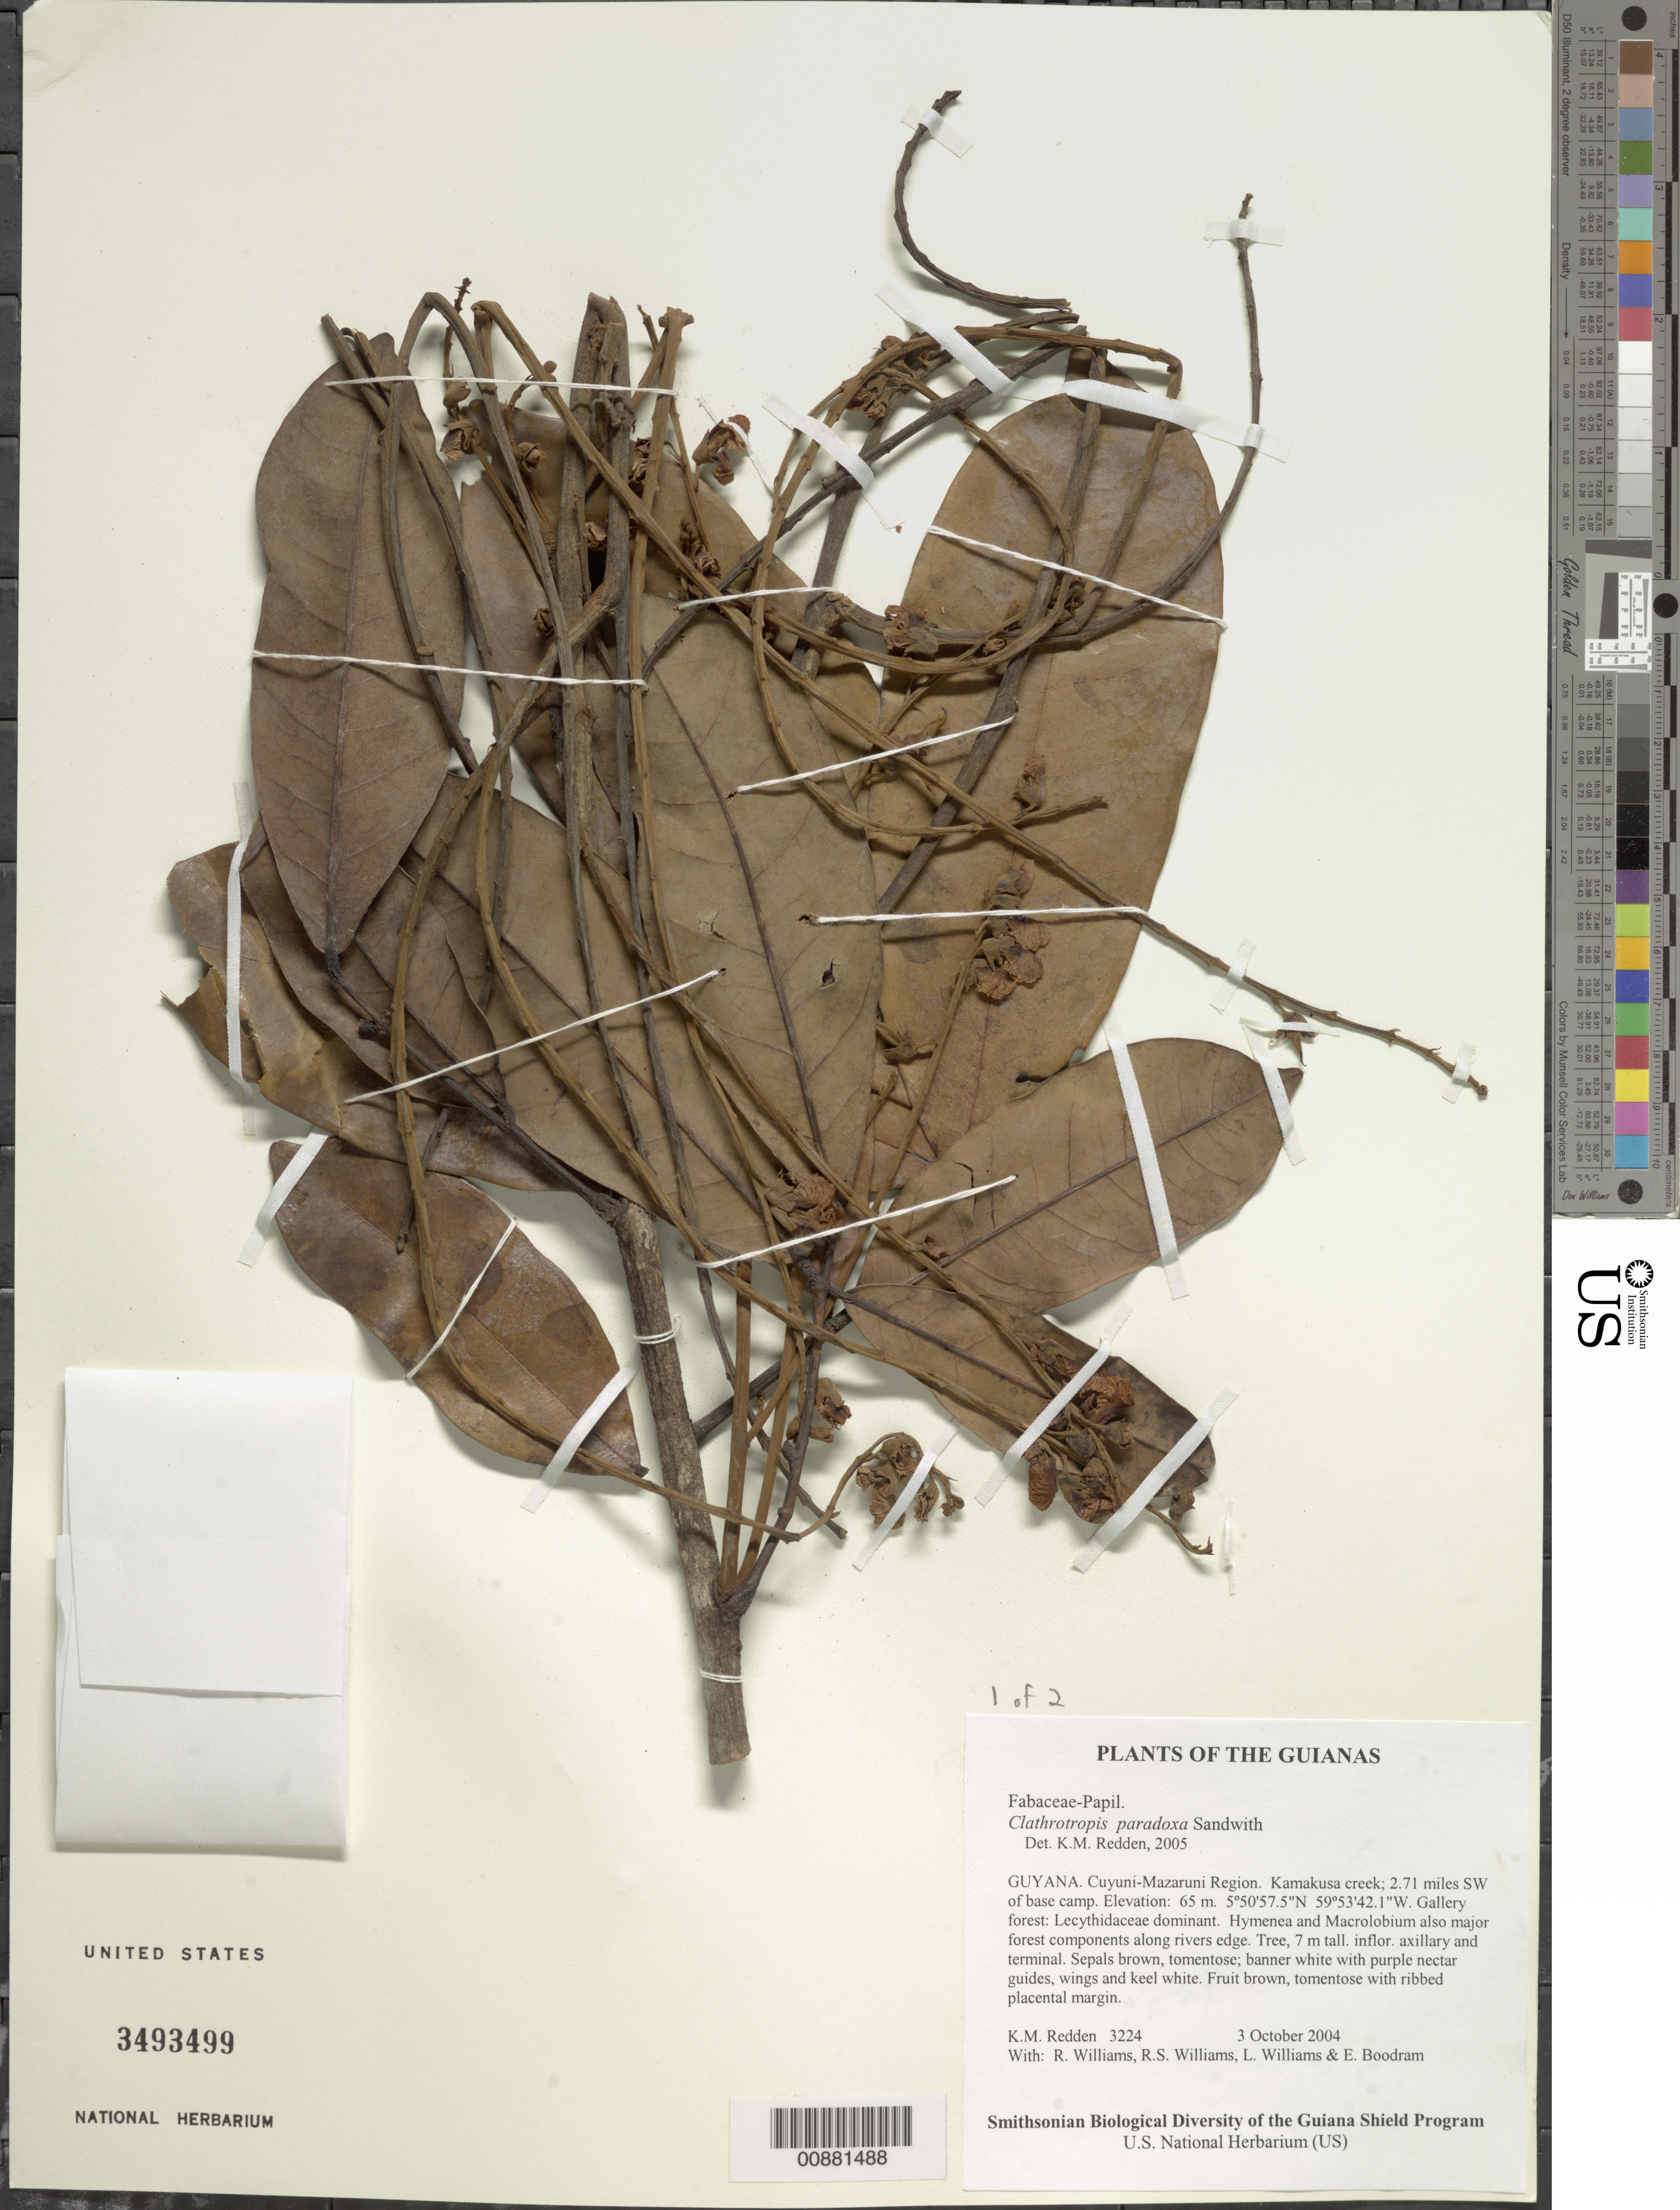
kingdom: Plantae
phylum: Tracheophyta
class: Magnoliopsida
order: Fabales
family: Fabaceae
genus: Clathrotropis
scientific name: Clathrotropis paradoxa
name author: Sandwith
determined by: Redden, K. M.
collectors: K. M. Redden, R. Williams, R. S. Williams, L. Williams & E. Boodram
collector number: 3224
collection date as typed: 3 October 2004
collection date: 2004-10-03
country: Guyana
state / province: Cuyuni-Mazaruni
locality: Kamakusa creek; 2.71 miles SW of base camp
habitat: Gallery forest: Lecythidaceae dominant. Hymenea and Macrolobium also major forest components along river edge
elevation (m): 65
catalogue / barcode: US 3493499